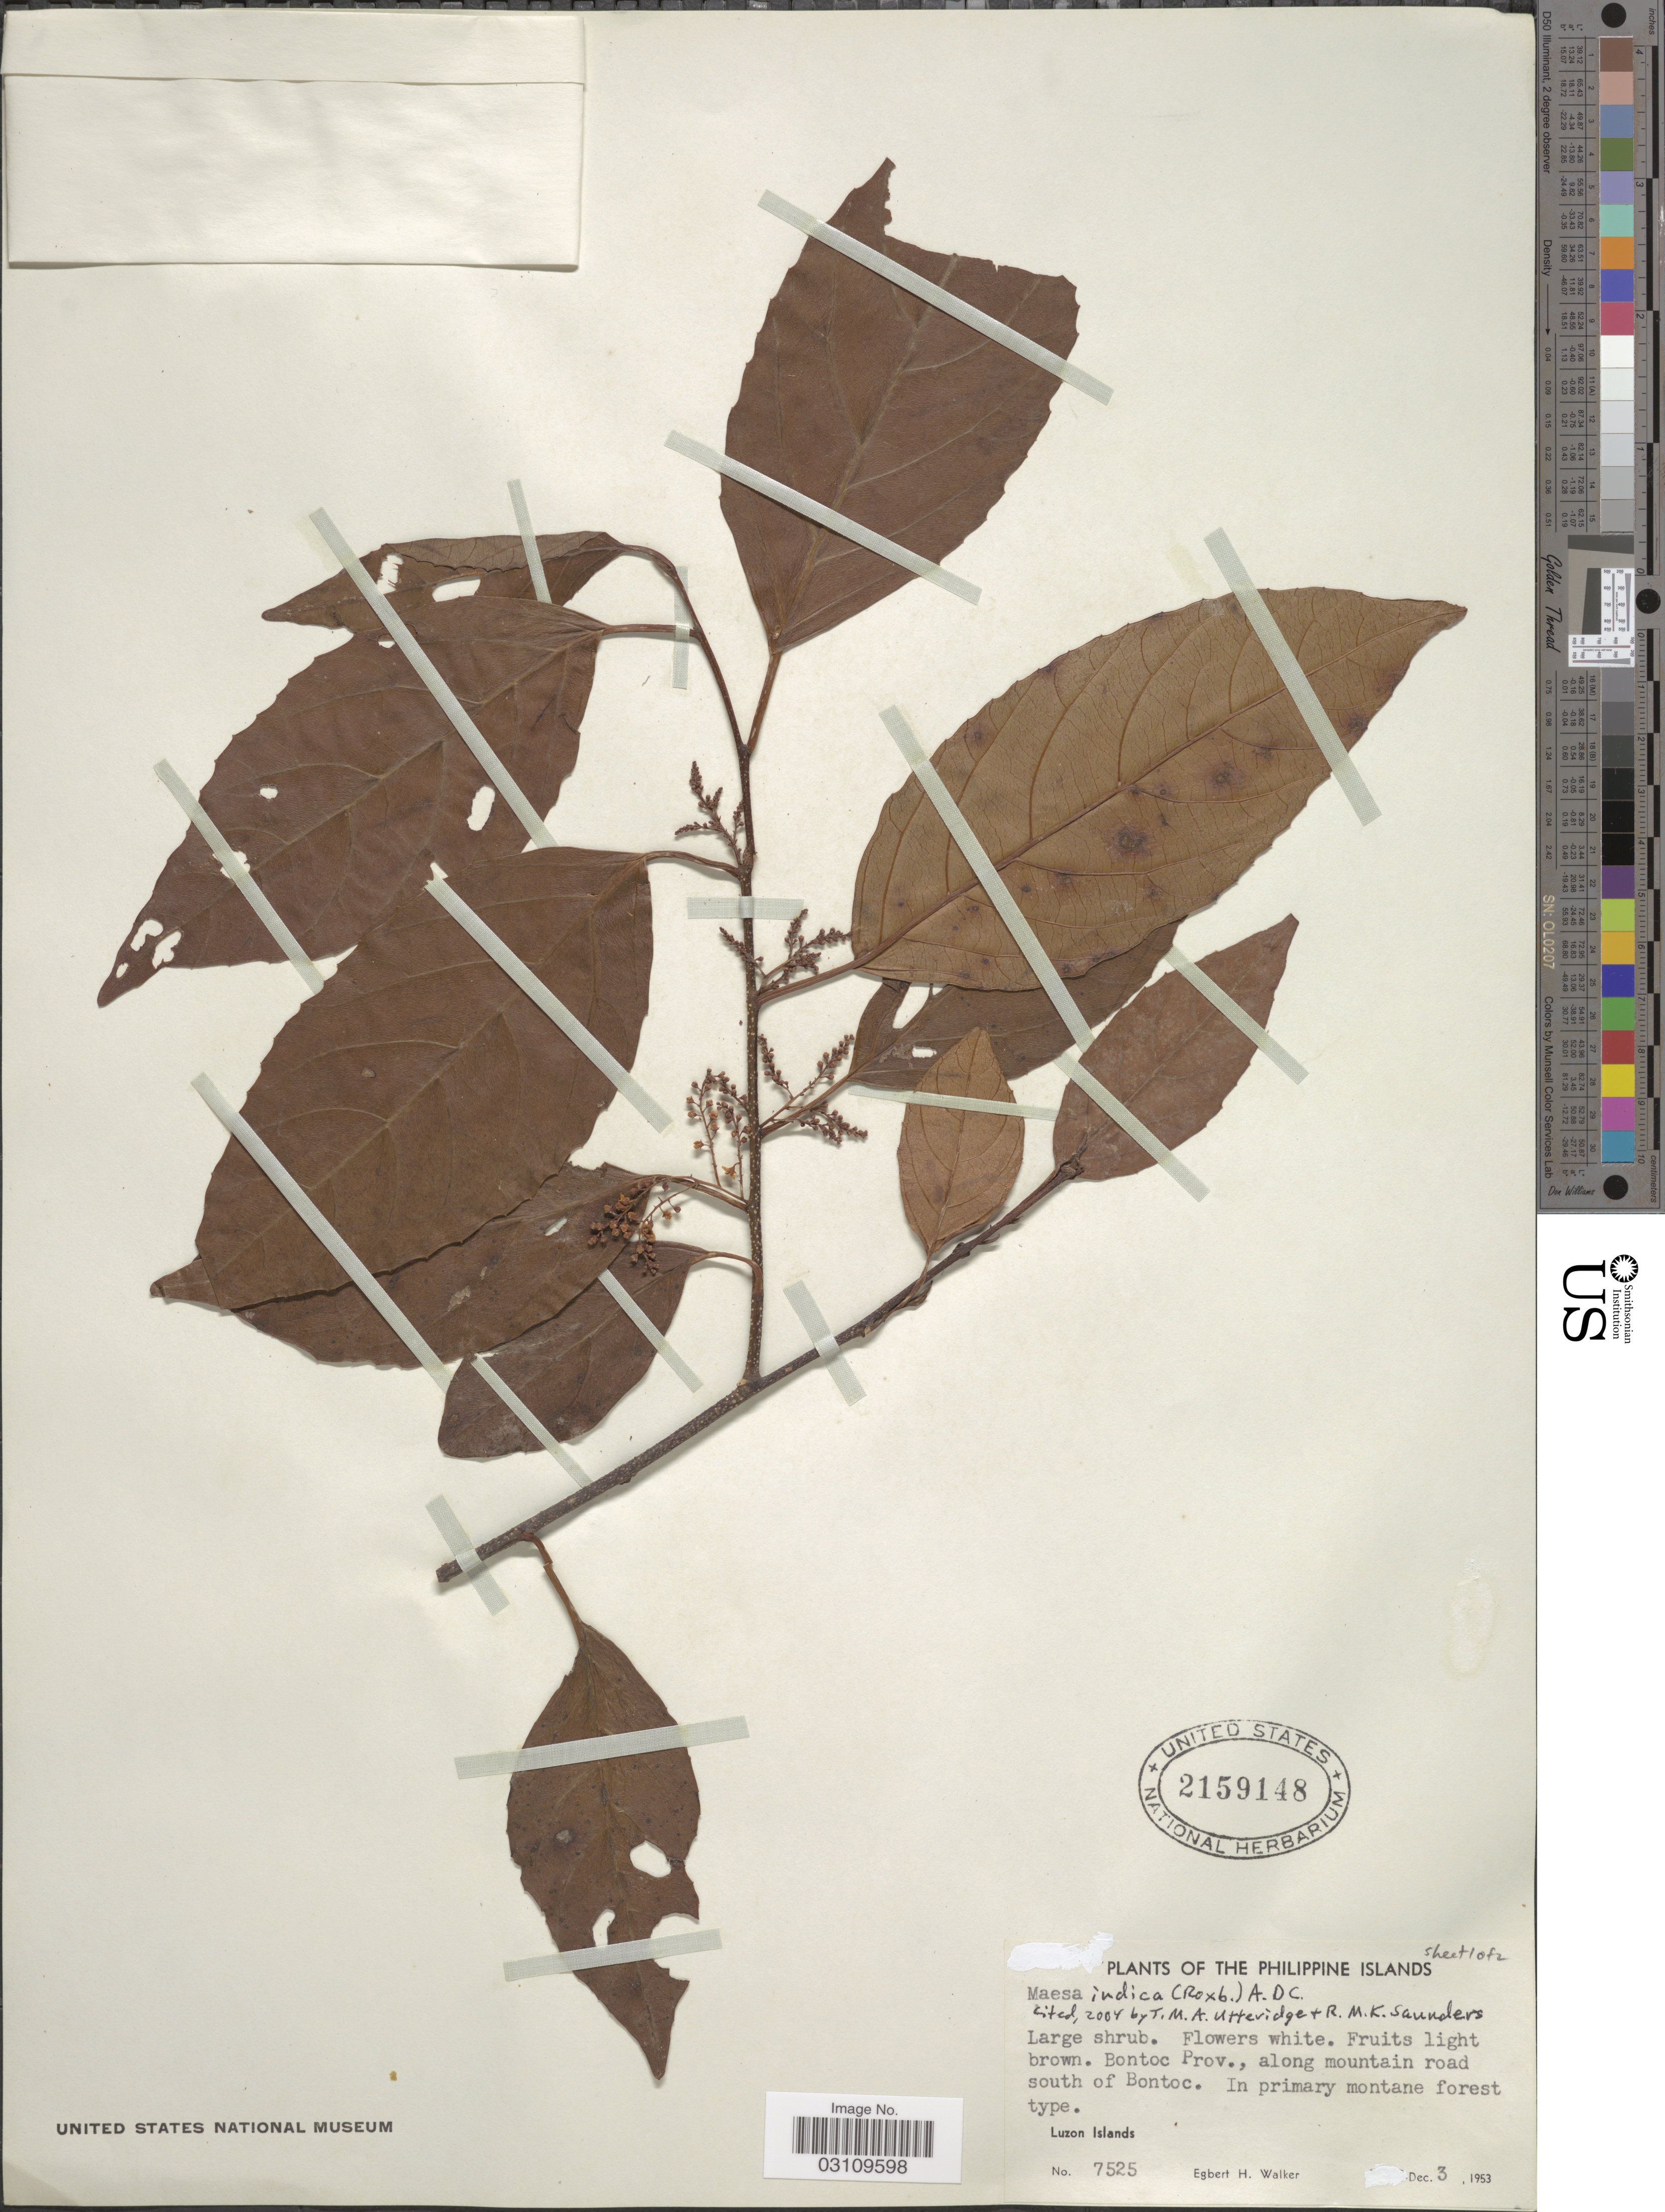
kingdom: Plantae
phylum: Tracheophyta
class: Magnoliopsida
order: Ericales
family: Primulaceae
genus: Maesa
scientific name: Maesa indica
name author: (Roxb.) A. DC.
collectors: E. H. Walker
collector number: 7525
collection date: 1953-12-03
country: Philippines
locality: Bontoc Prov., along mountain road south of Bontoc, Luzon Islands.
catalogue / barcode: US 2159148